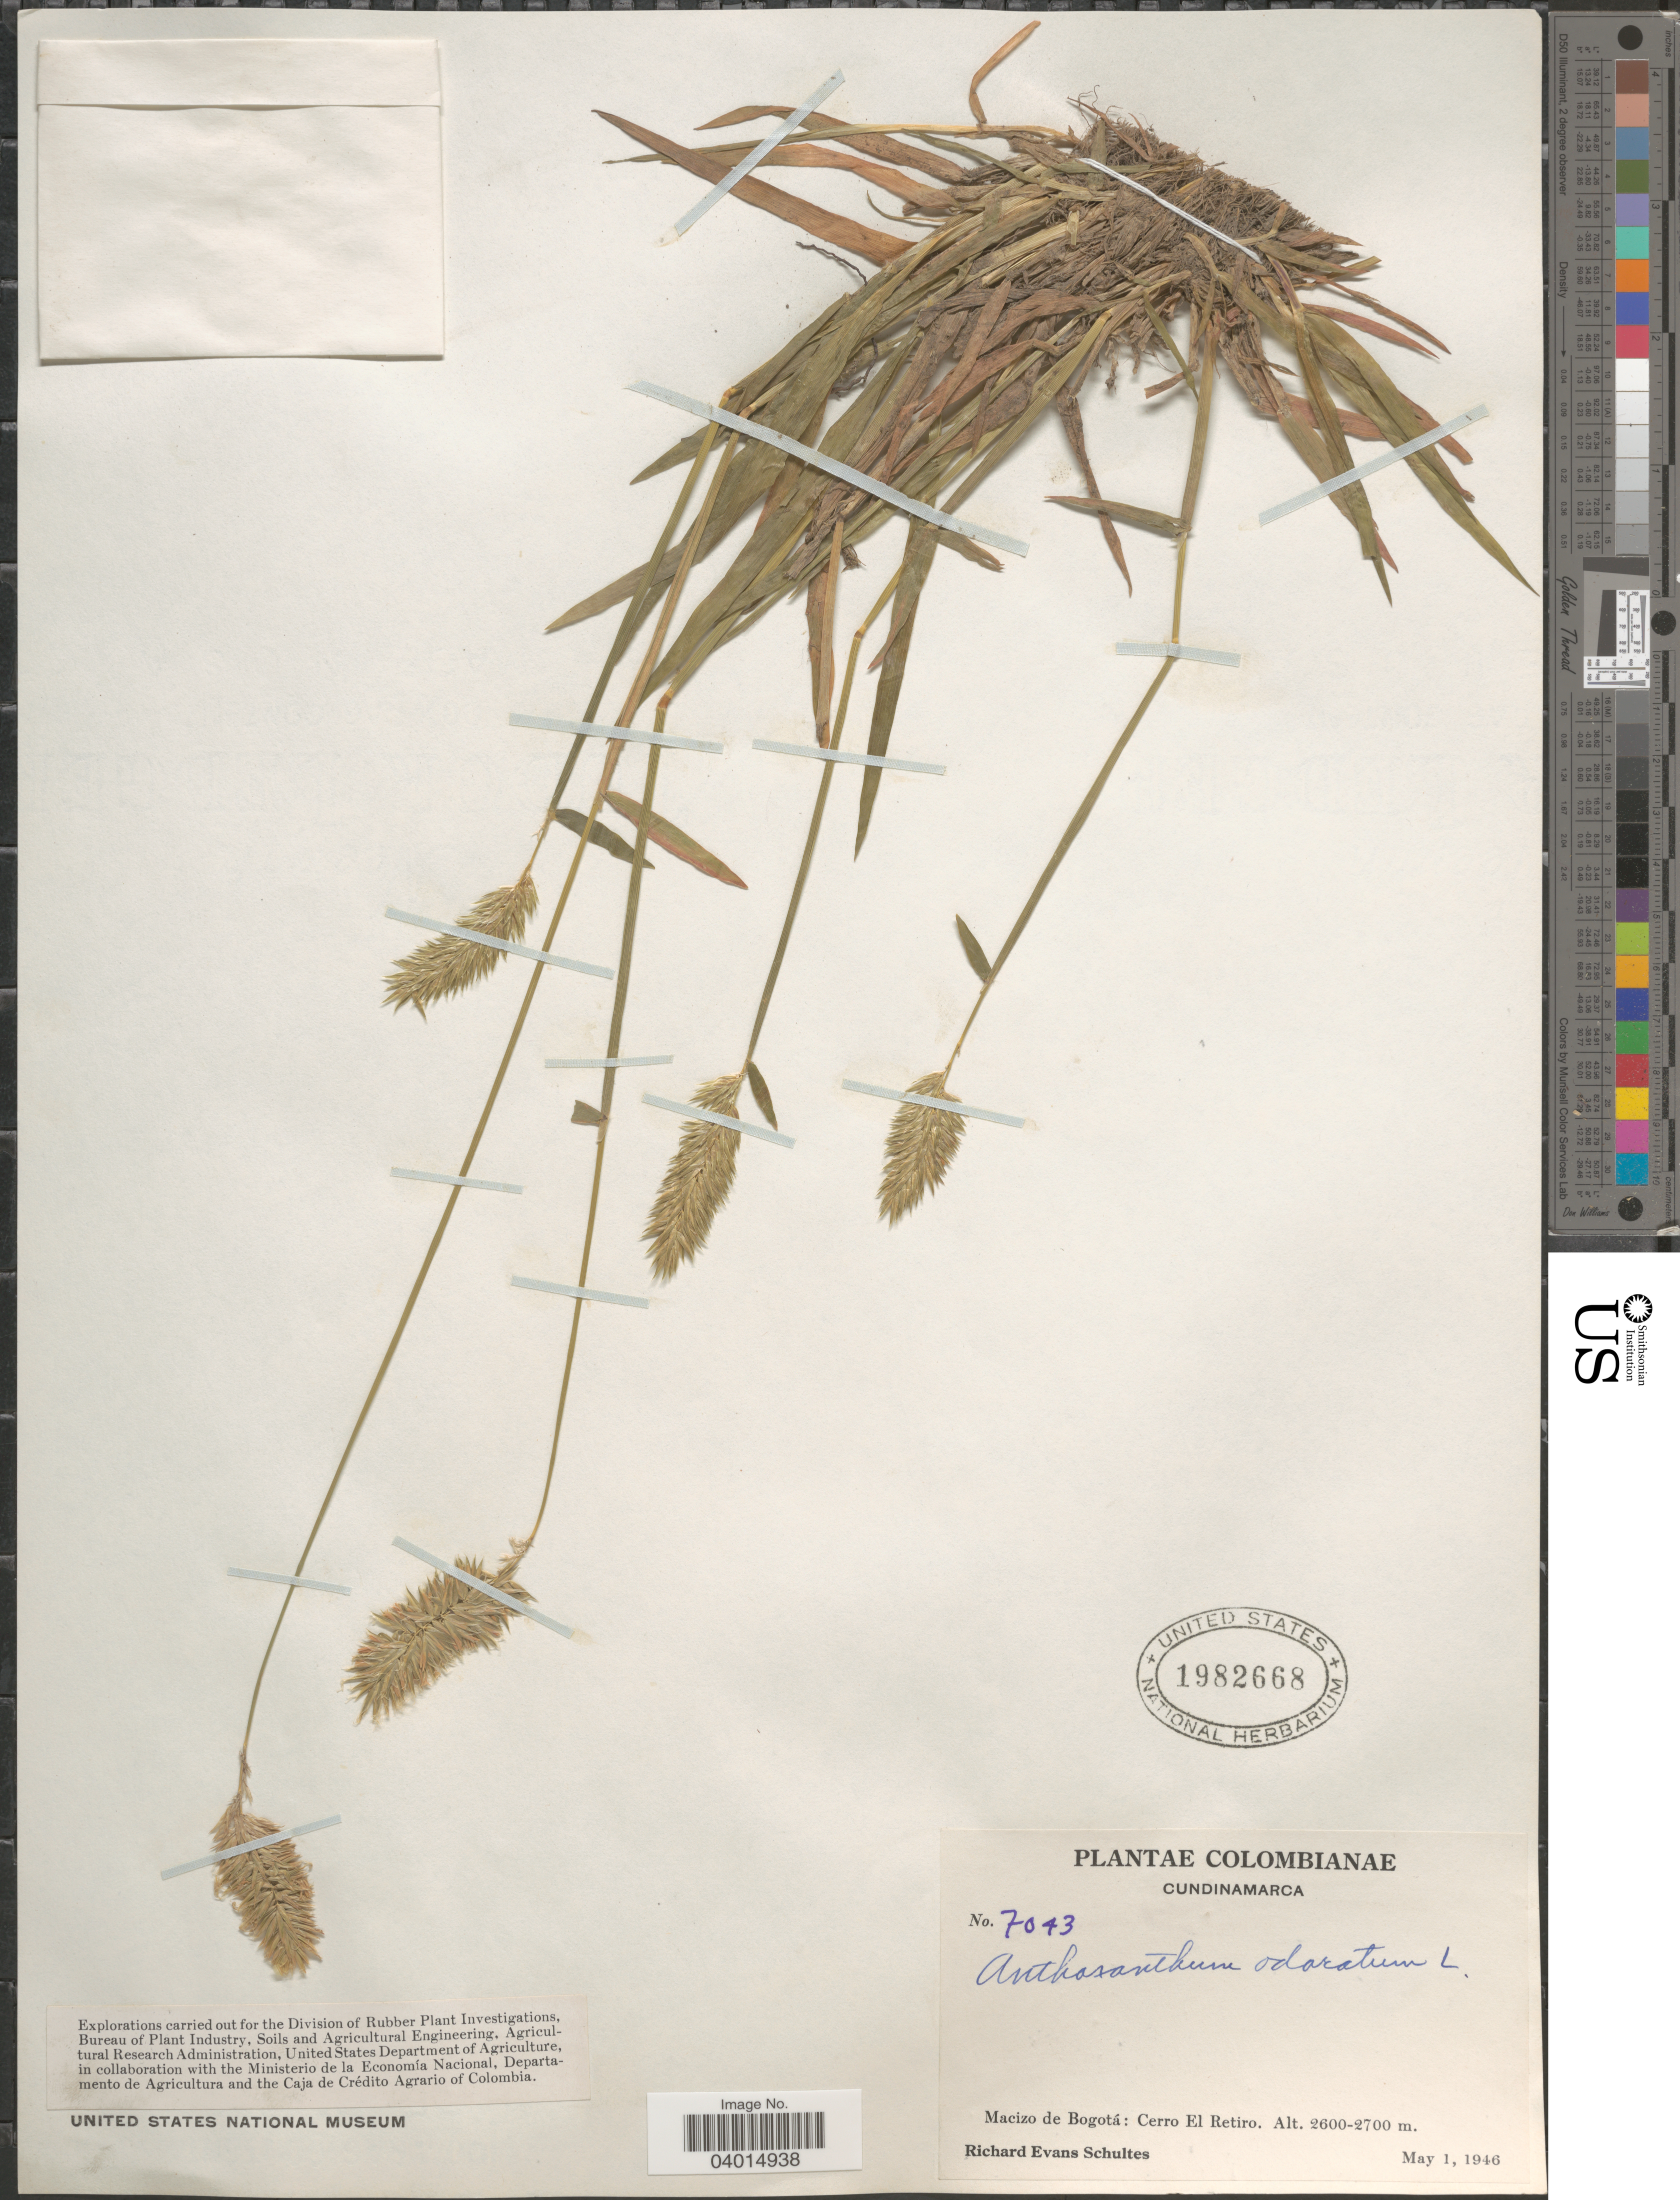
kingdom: Plantae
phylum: Tracheophyta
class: Liliopsida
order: Poales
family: Poaceae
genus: Anthoxanthum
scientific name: Anthoxanthum odoratum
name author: L.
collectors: R. E. Schultes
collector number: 7043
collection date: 1946-05-01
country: Colombia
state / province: Cundinamarca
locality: Macizo de Bogotá: Cerro El Retiro.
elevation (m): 2600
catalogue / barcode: US 1982668